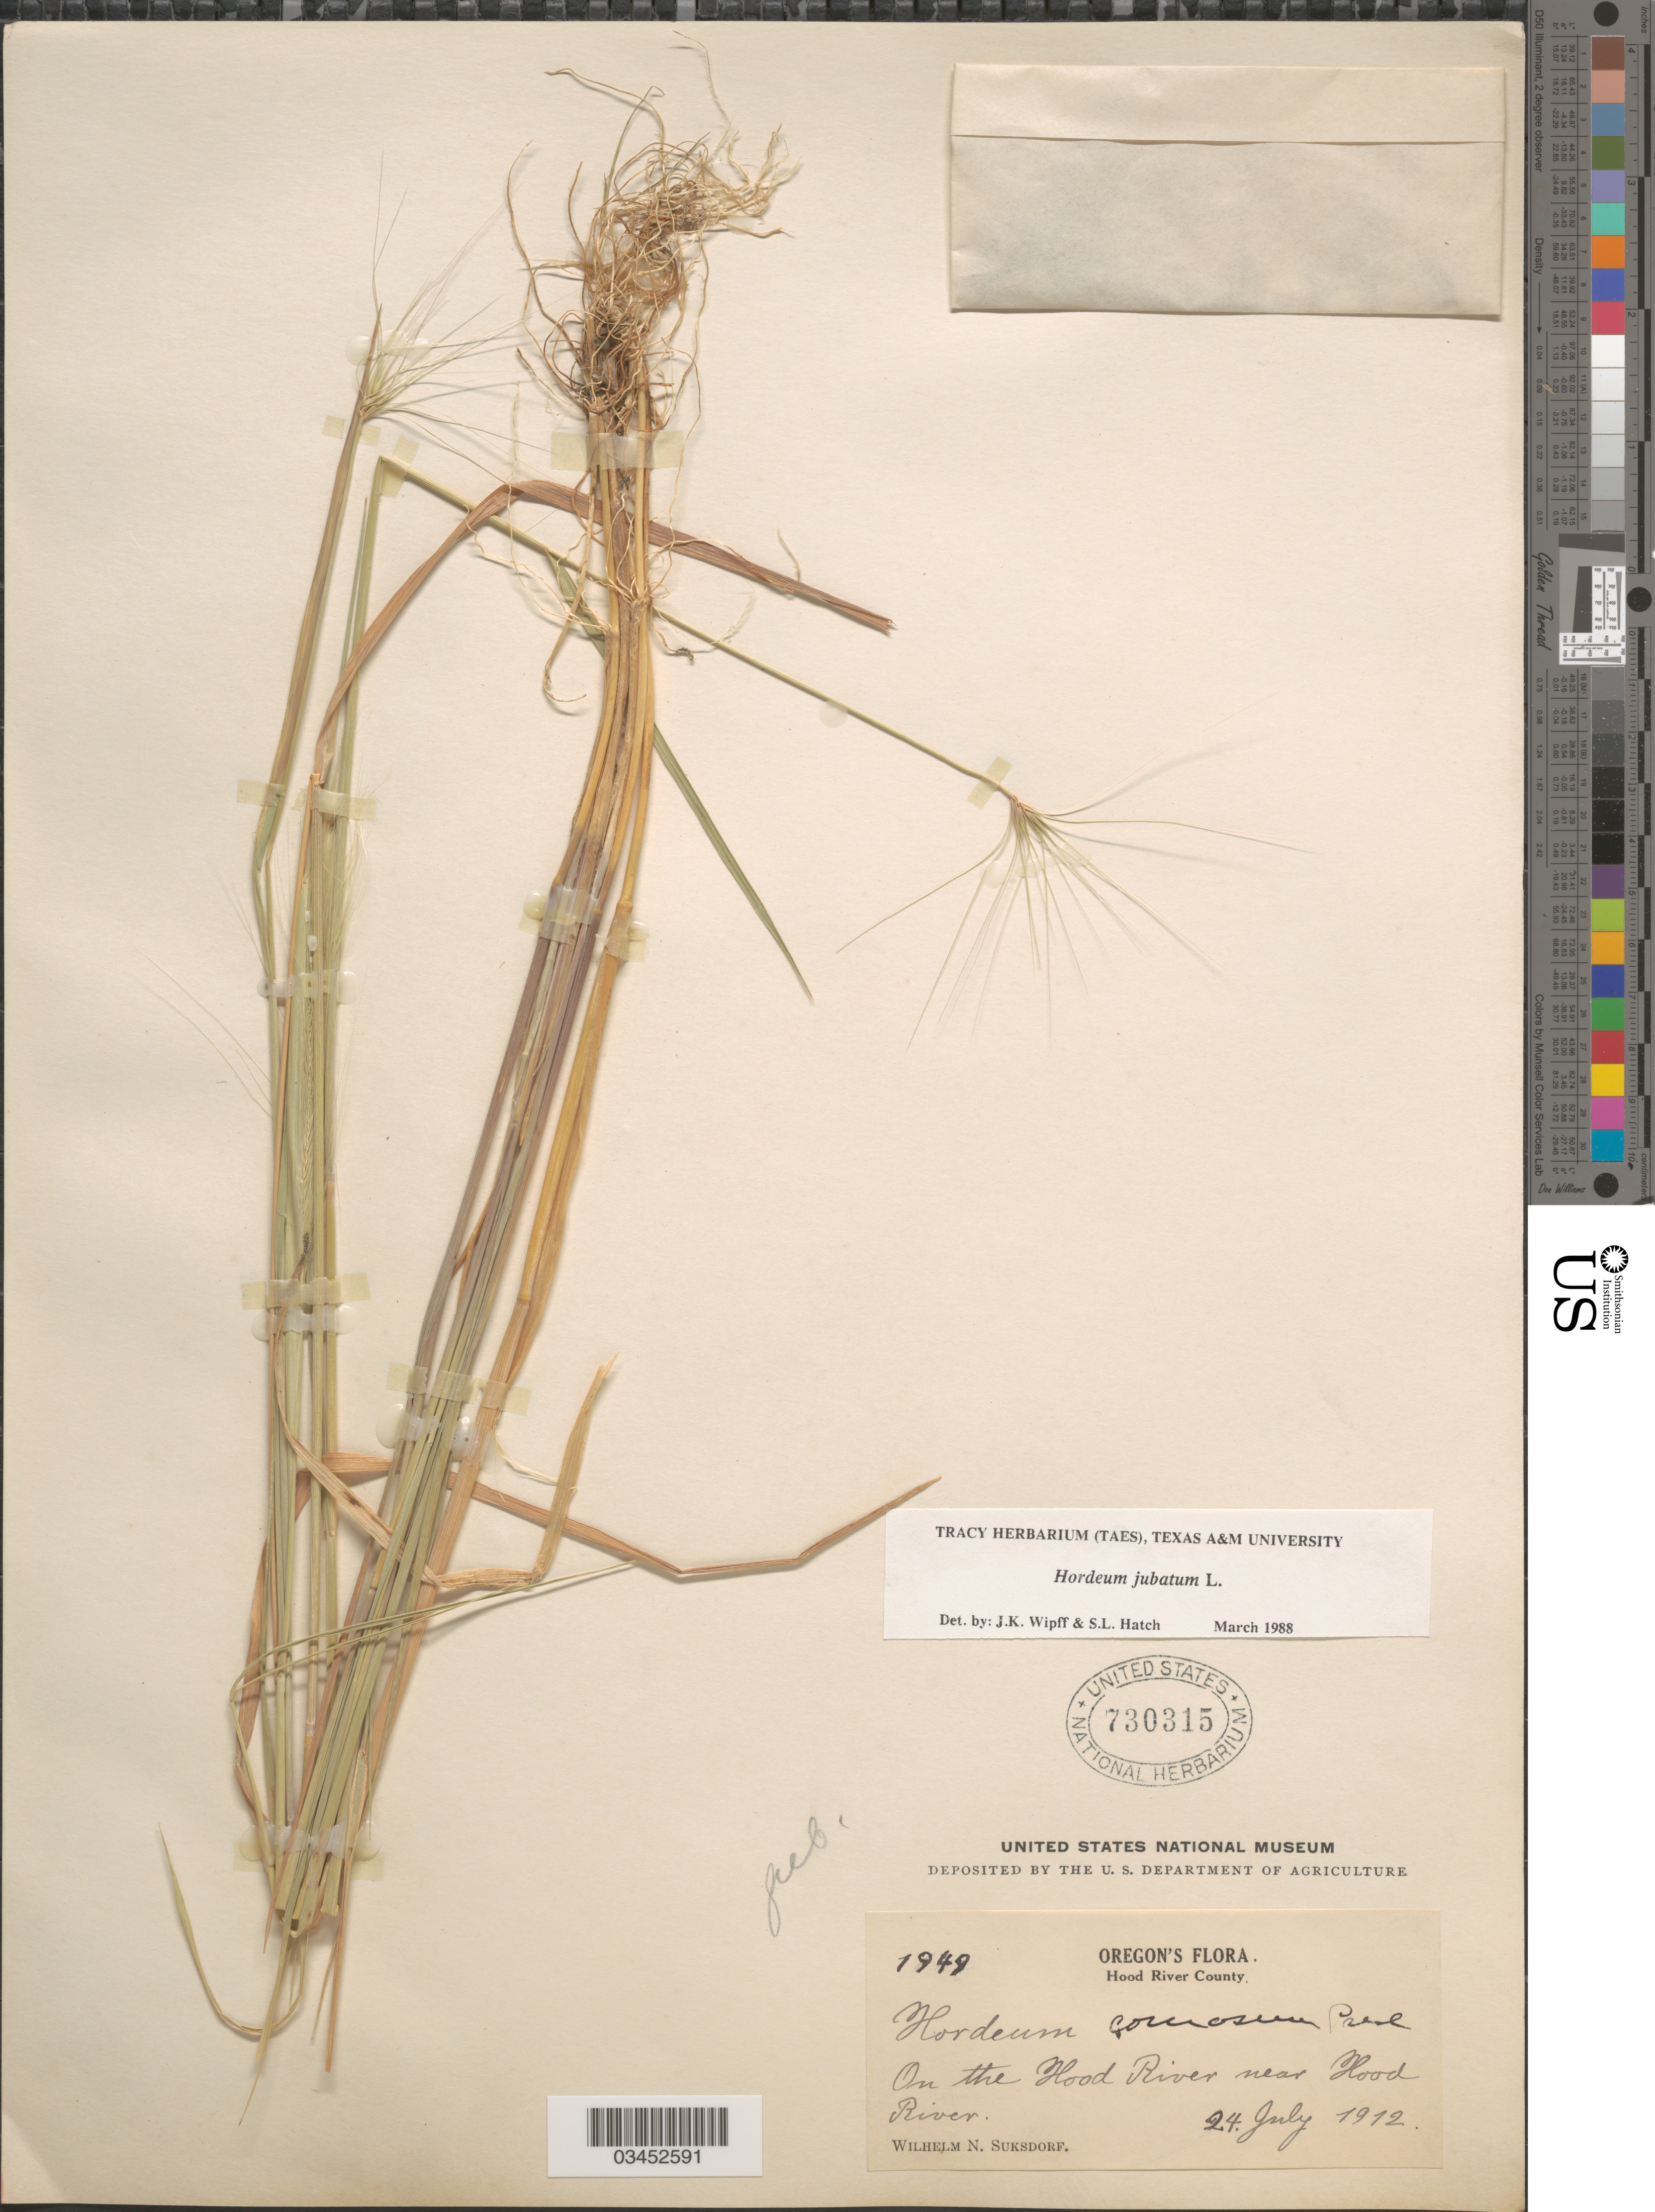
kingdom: Plantae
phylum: Tracheophyta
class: Liliopsida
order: Poales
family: Poaceae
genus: Hordeum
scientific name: Hordeum jubatum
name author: L.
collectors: W. N. Suksdorf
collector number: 1949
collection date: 1912-07-24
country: United States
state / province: Oregon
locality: Hood River County. On the Hood River near Hood River.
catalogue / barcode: US 730315